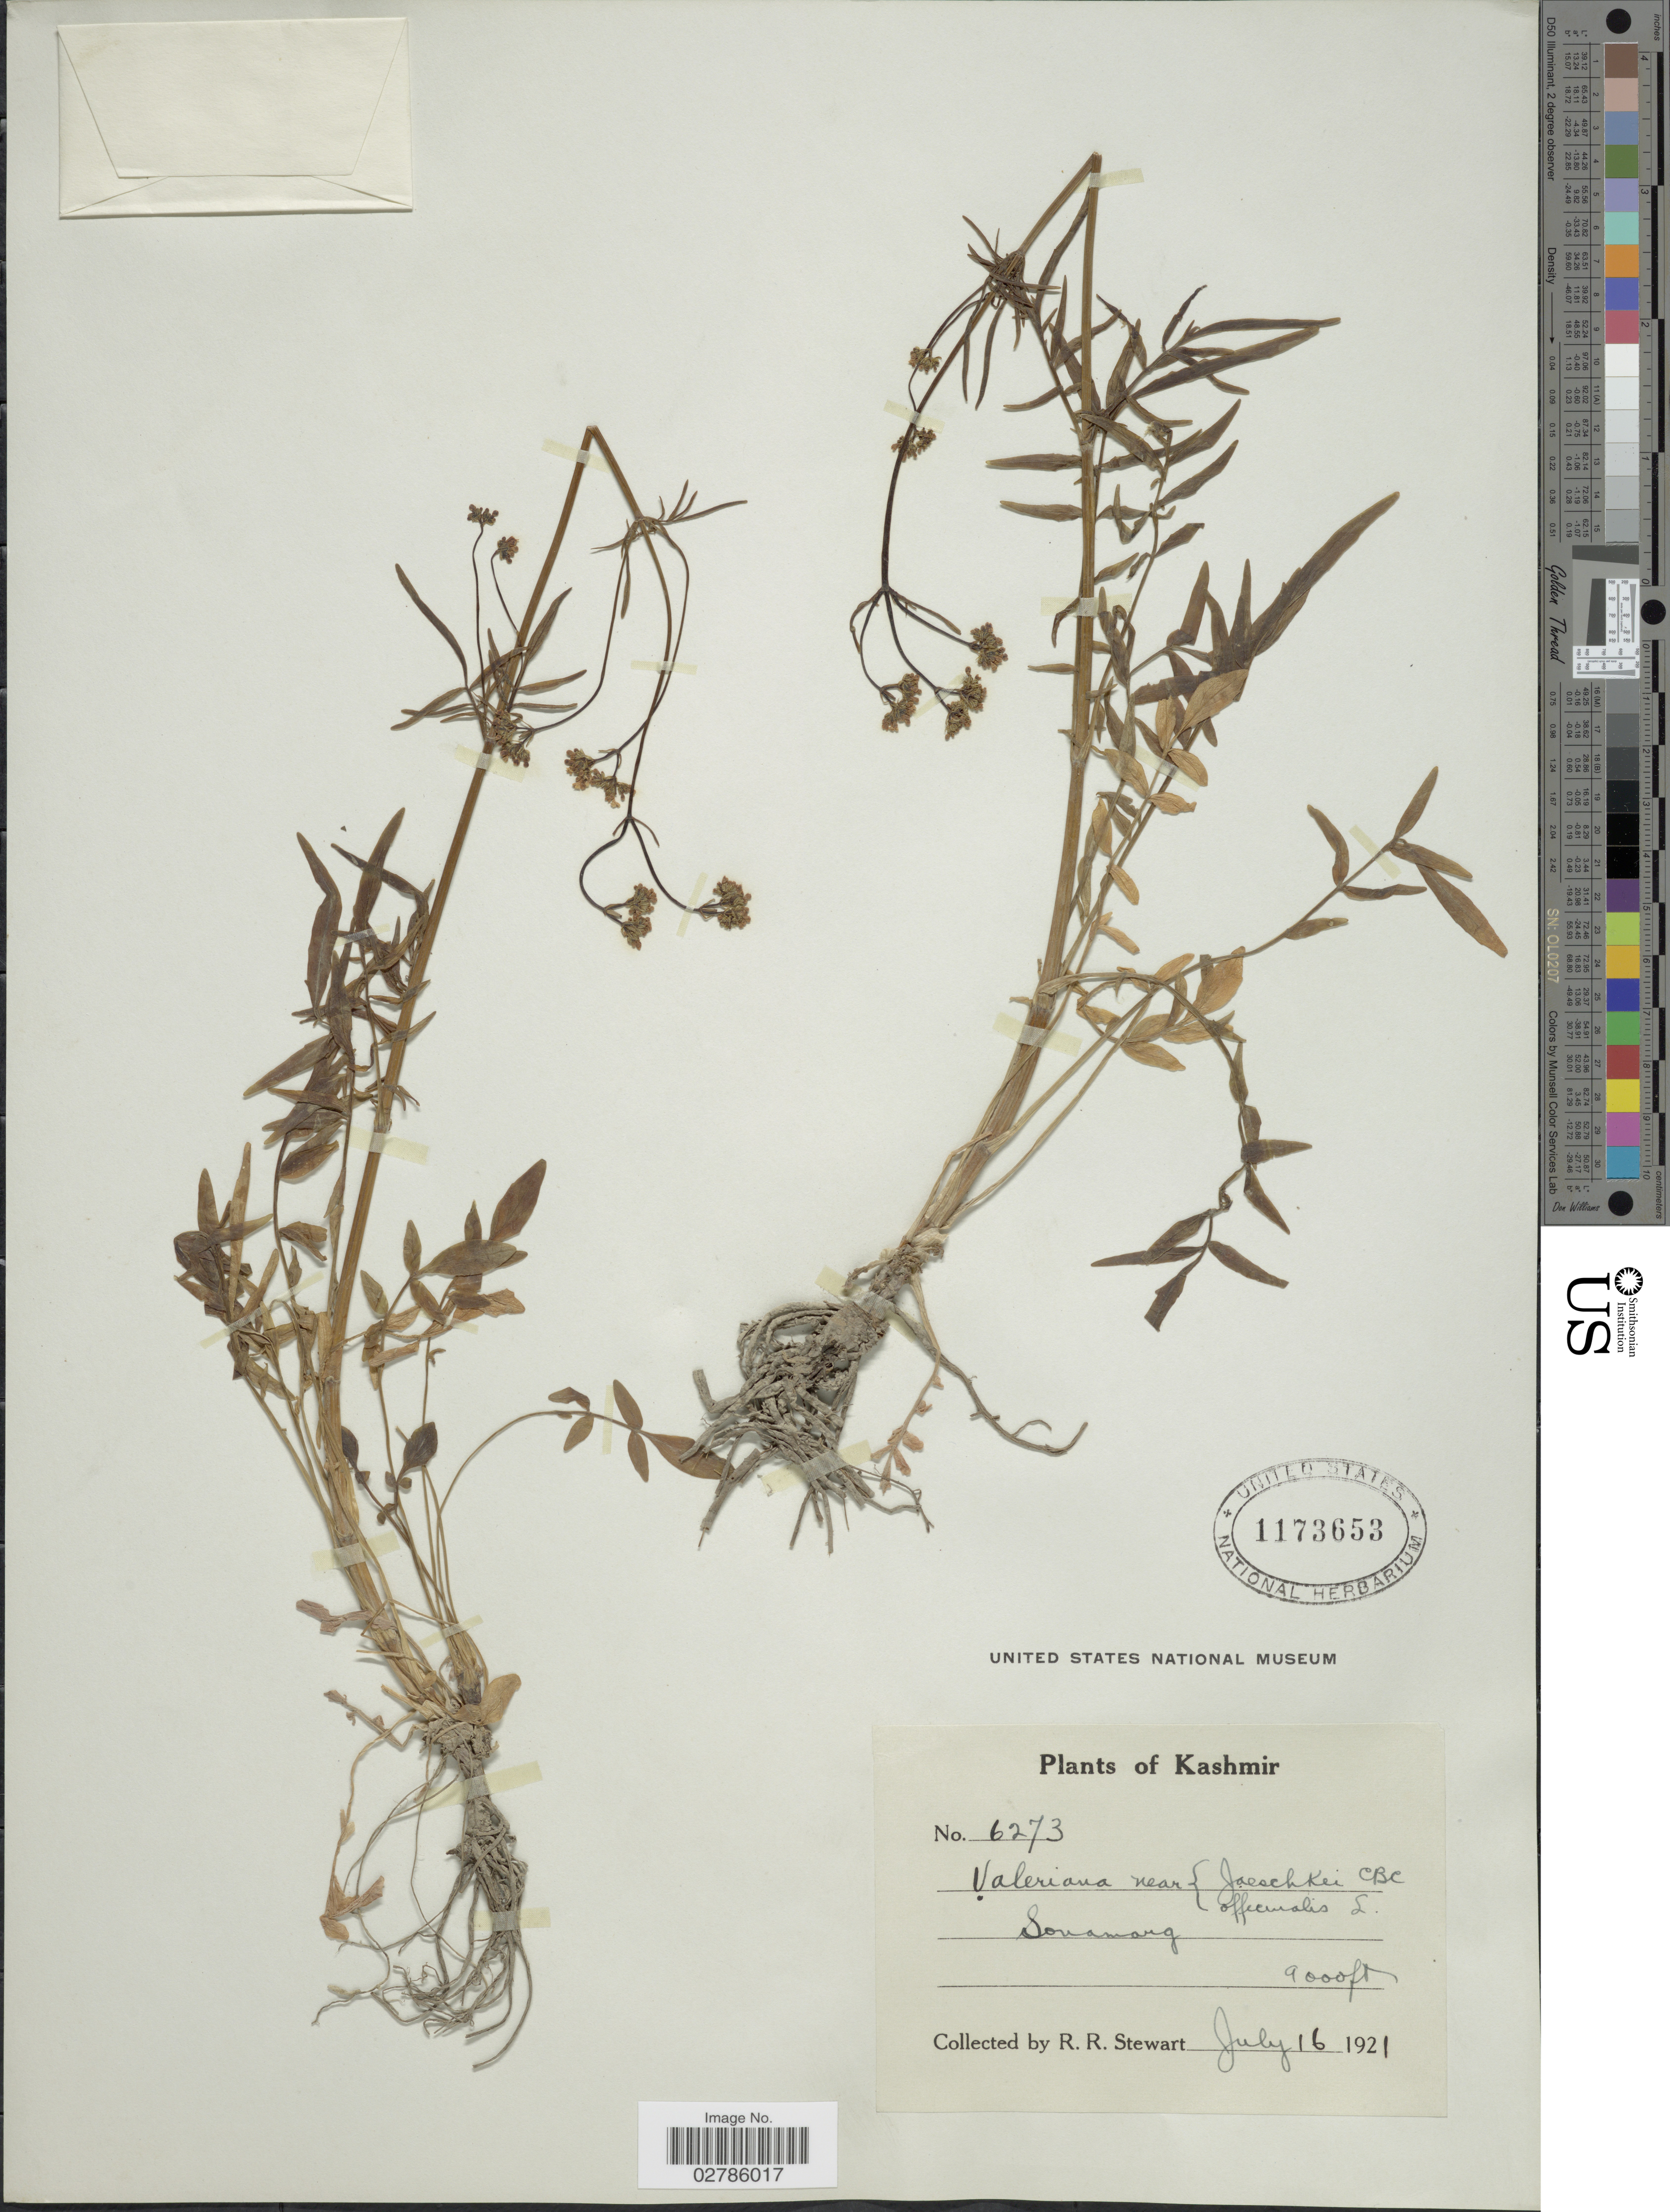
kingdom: Plantae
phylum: Tracheophyta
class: Magnoliopsida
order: Dipsacales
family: Caprifoliaceae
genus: Valeriana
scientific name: Valeriana jaeschkii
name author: C.B. Clarke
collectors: R. R. Stewart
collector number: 6273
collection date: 1921-07-16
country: India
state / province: Jammu and Kashmir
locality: Kashmir. Sonamarg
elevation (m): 2743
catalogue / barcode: US 1173653